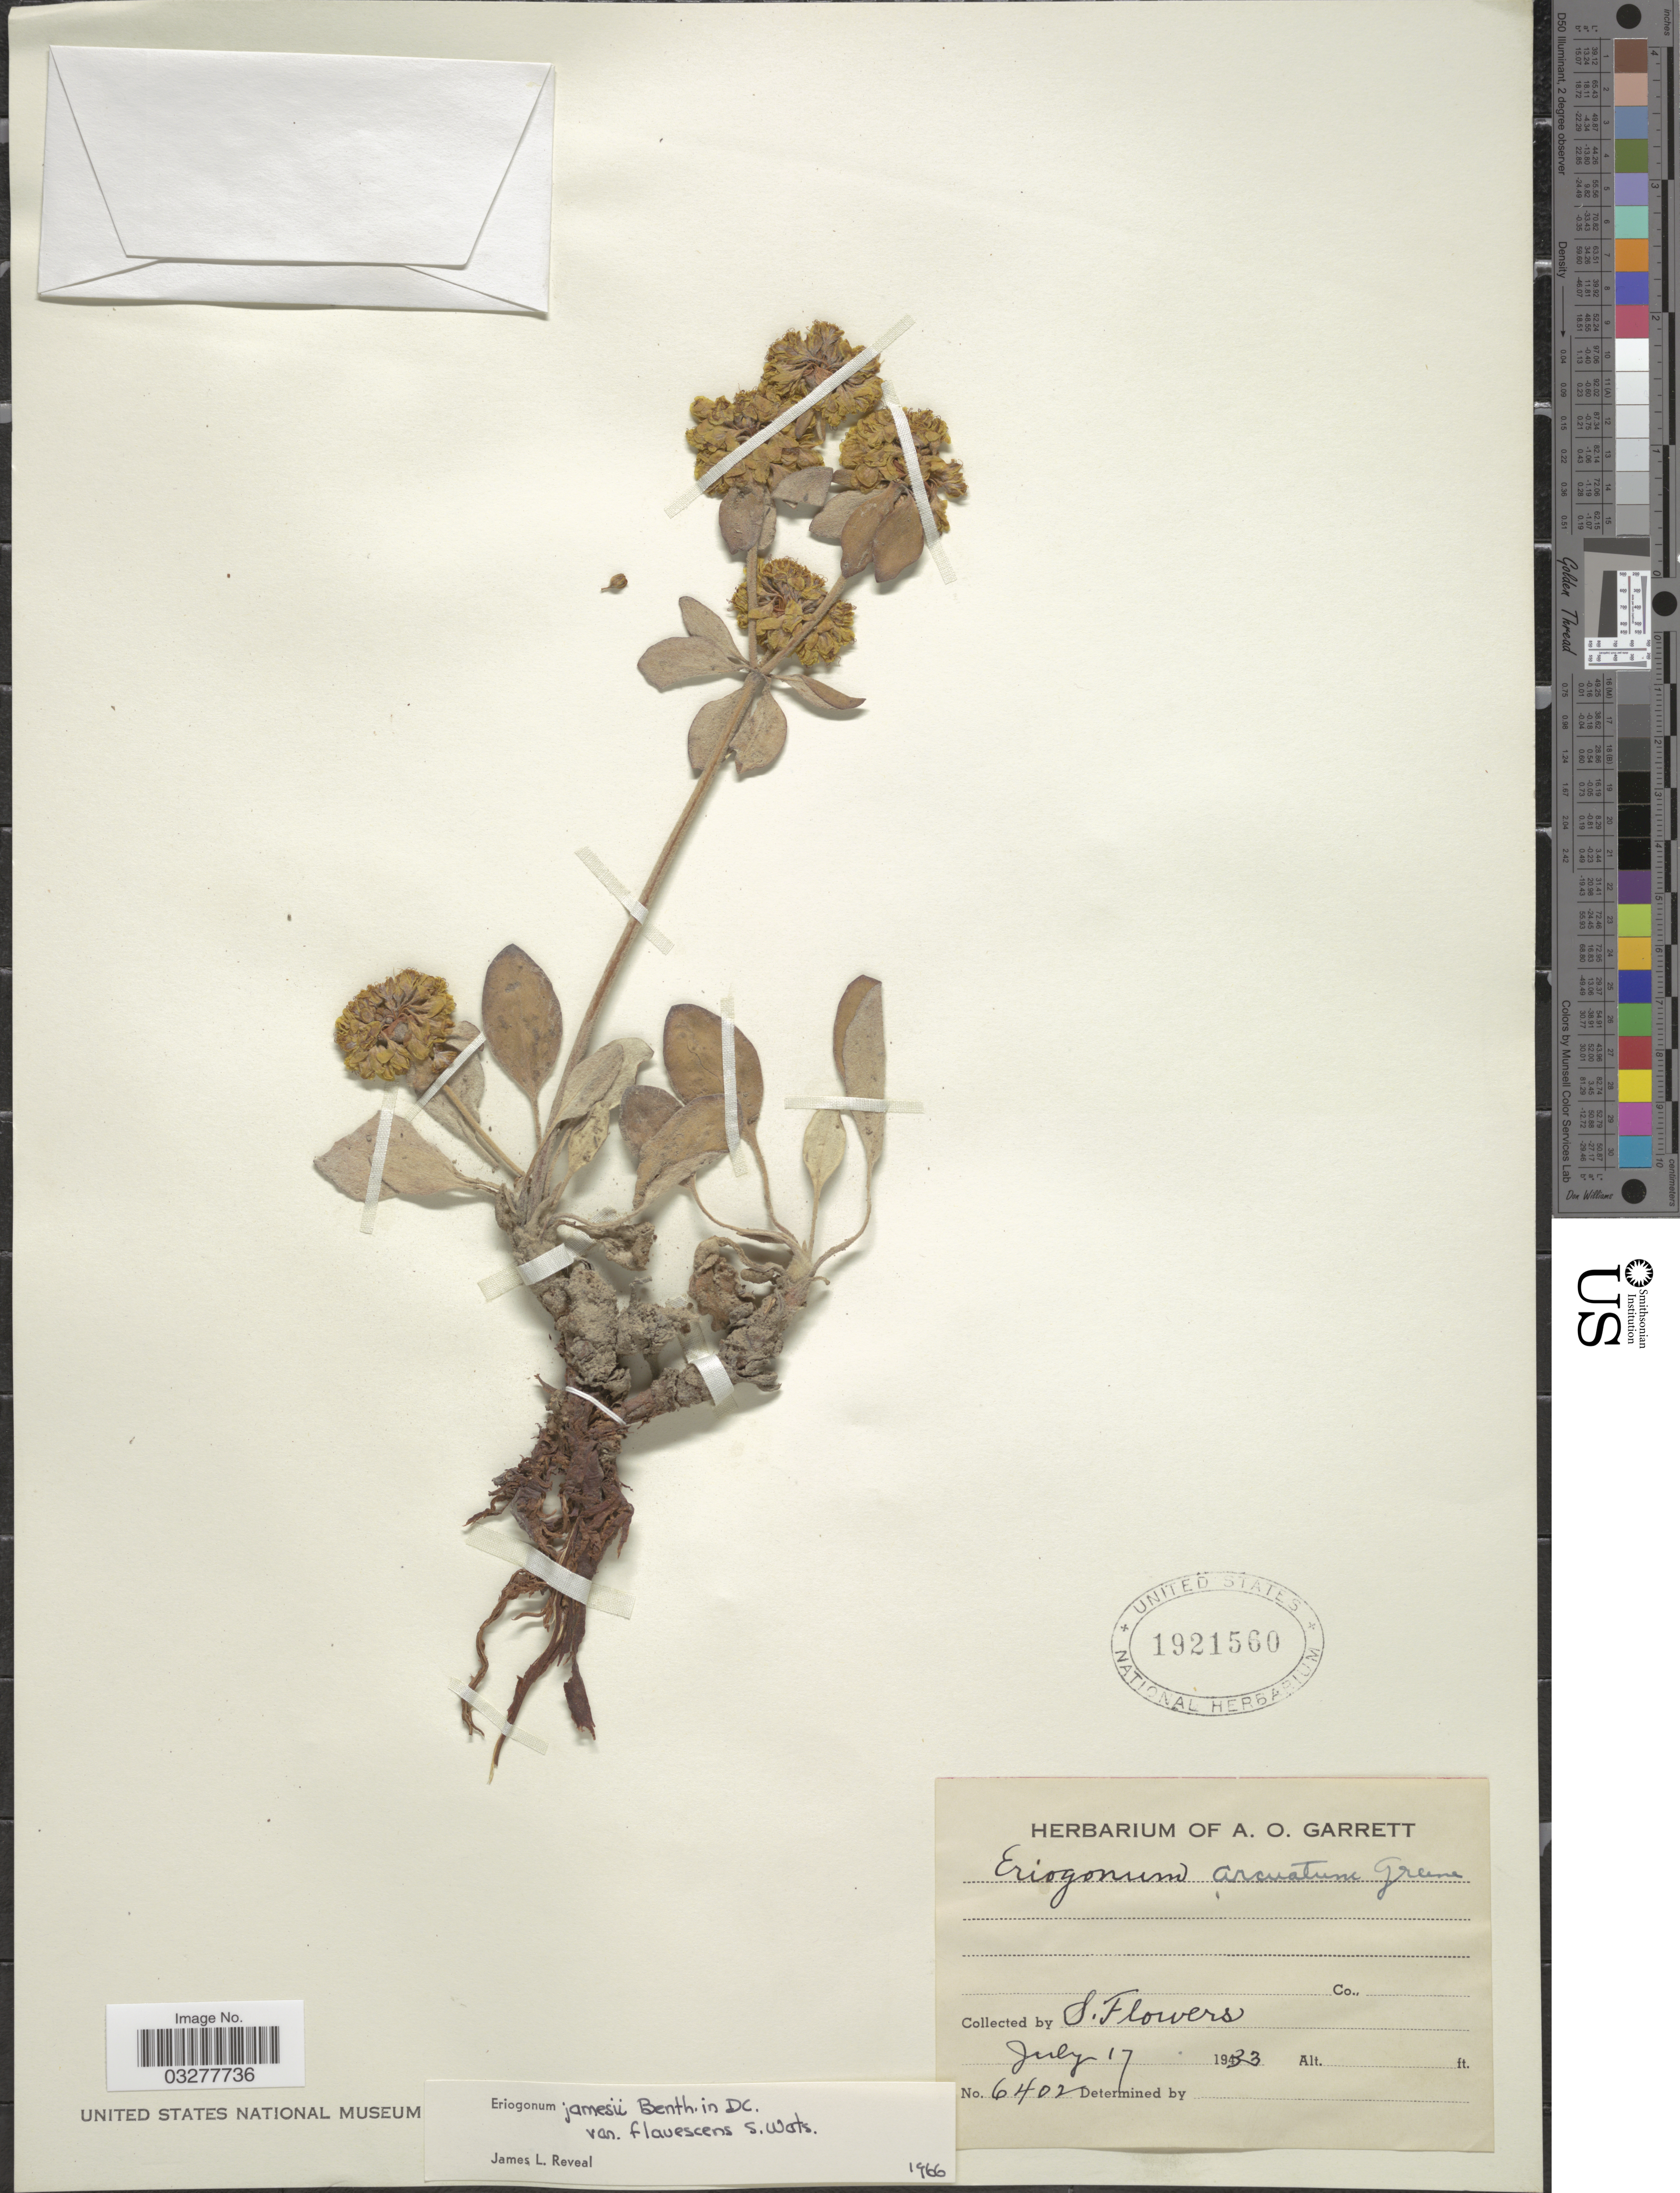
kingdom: Plantae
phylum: Tracheophyta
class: Magnoliopsida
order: Caryophyllales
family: Polygonaceae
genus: Eriogonum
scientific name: Eriogonum jamesii var. flavescens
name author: S. Watson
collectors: S. Flowers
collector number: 6402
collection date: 1933-07-17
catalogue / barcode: US 1921560